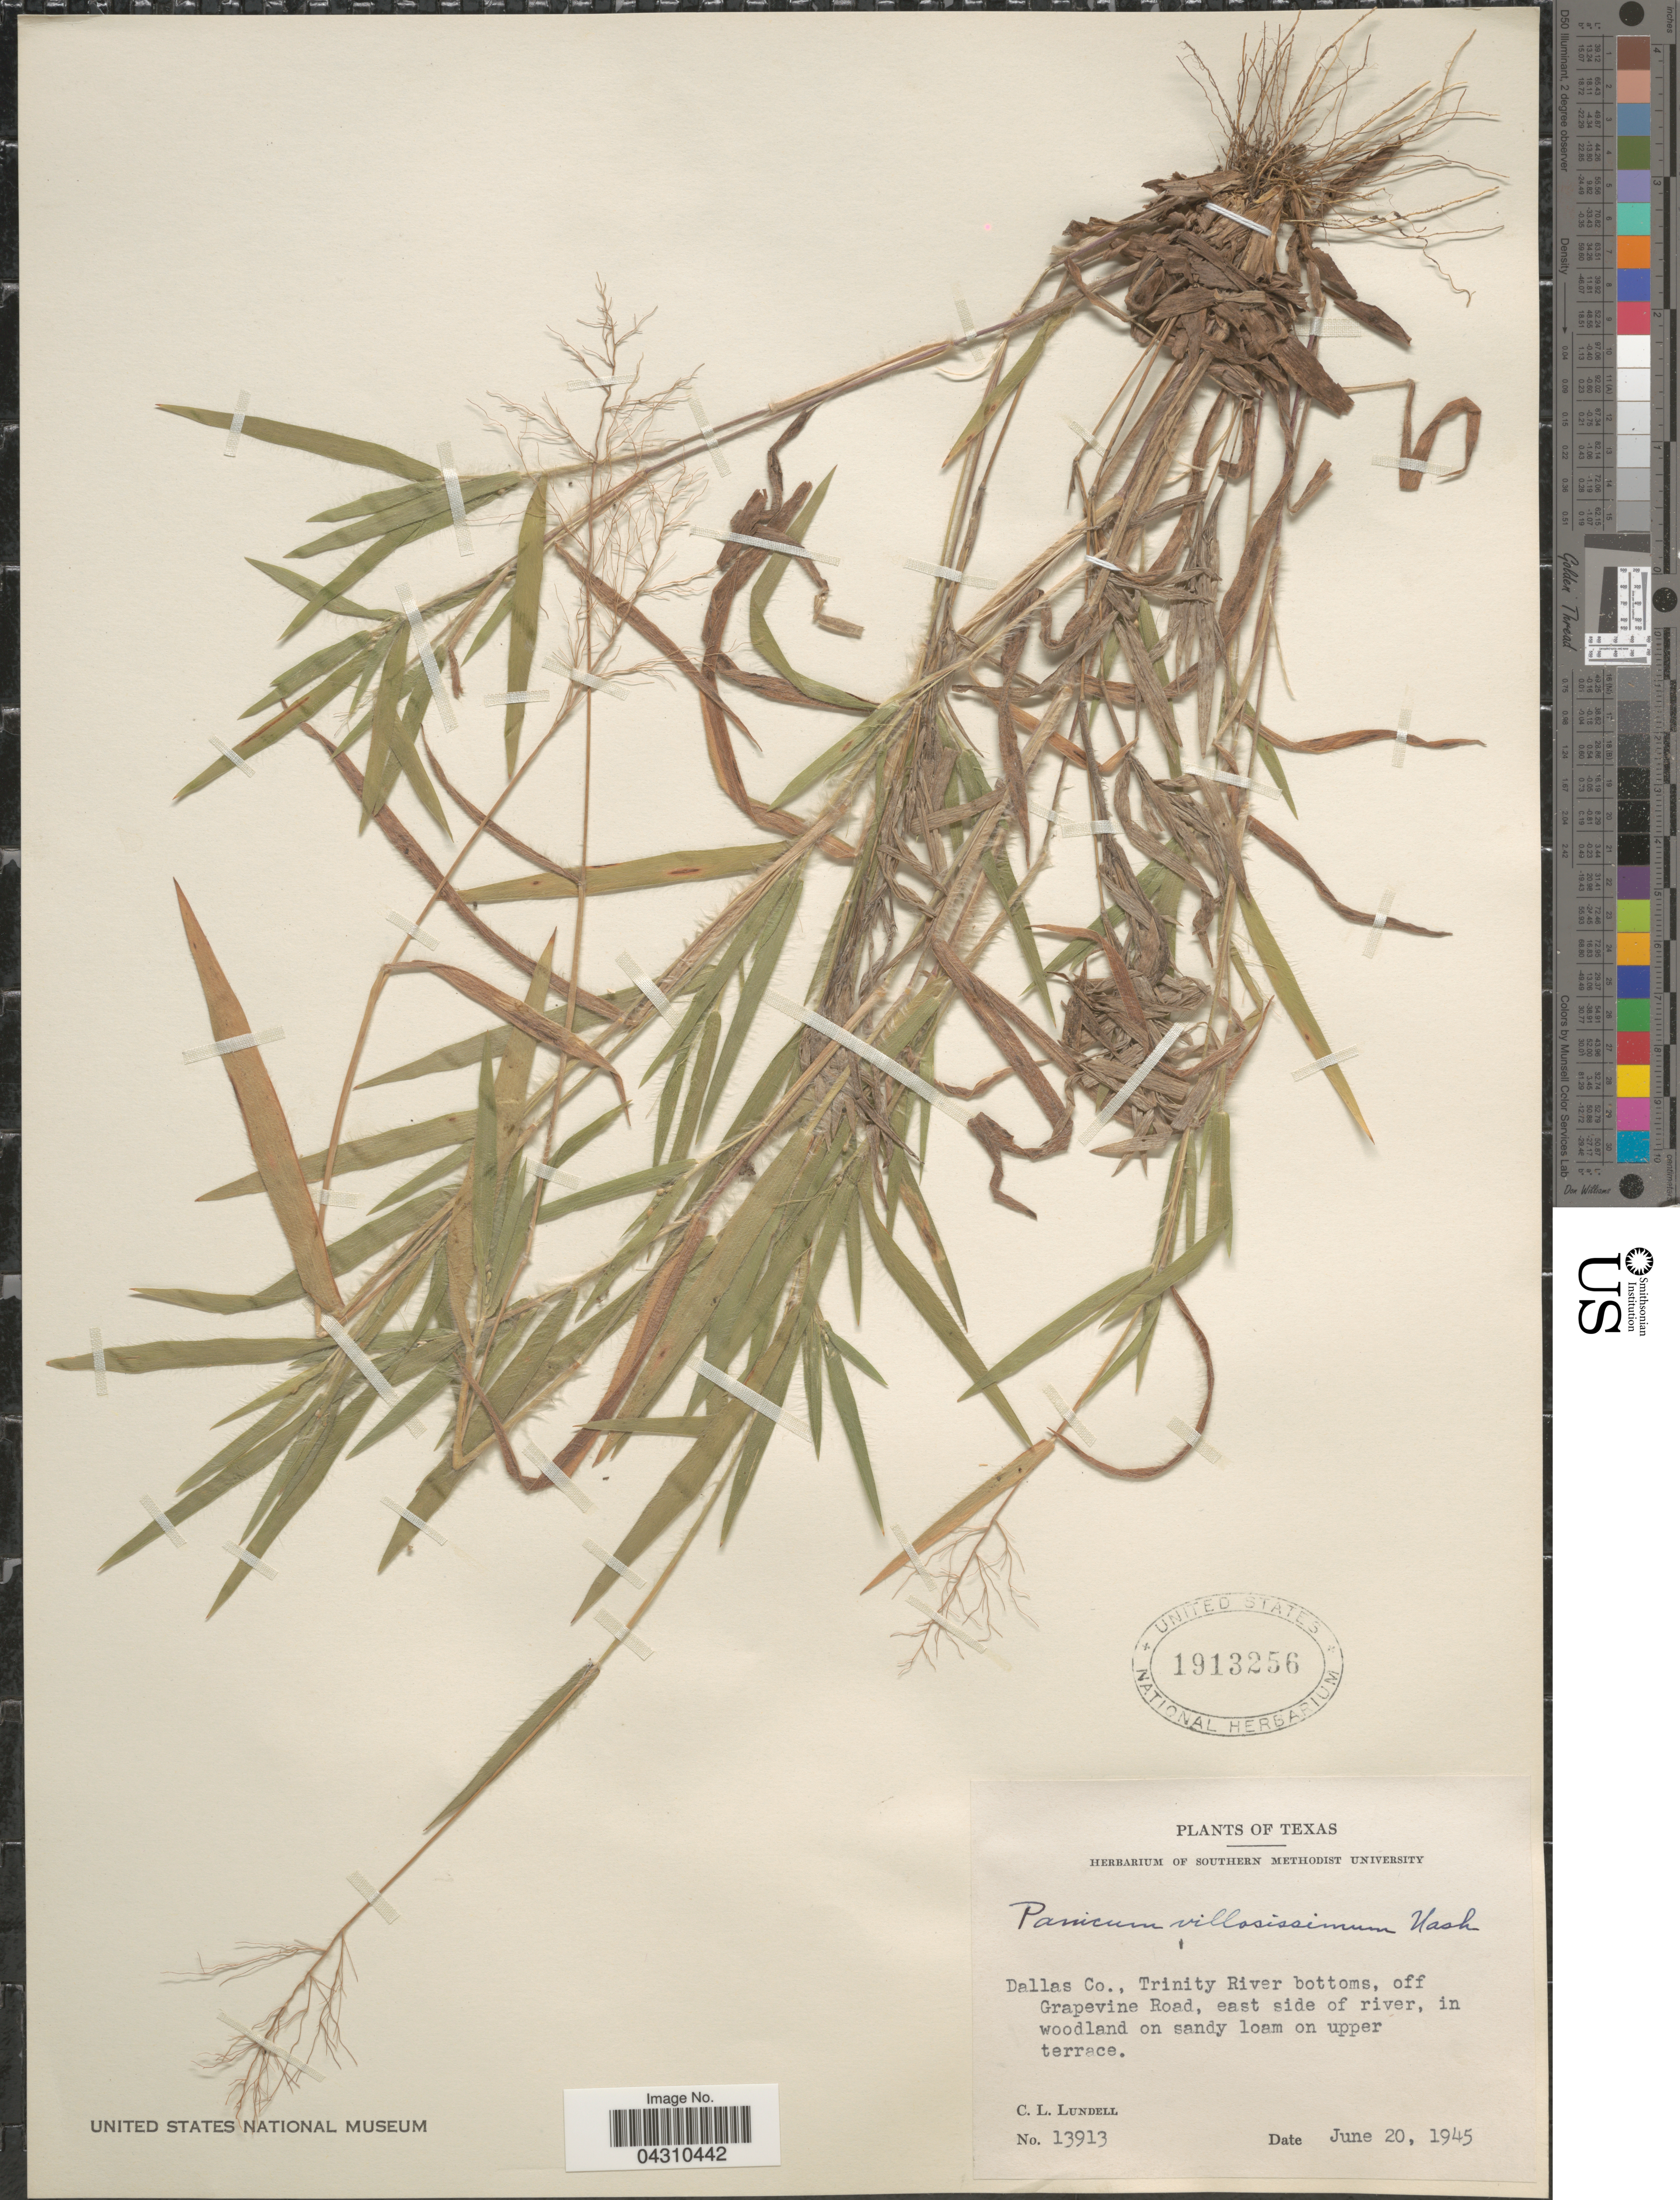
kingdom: Plantae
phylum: Tracheophyta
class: Liliopsida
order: Poales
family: Poaceae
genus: Dichanthelium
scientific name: Dichanthelium acuminatum var. acuminatum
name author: (Sw.) Gould & C.A. Clark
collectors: C. L. Lundell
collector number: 13913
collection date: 1945-06-20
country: United States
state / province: Texas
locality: Dallas Co., Trinity River bottoms, off Grapevine Road, east side of river, in woodland on sandy loam on upper terrace.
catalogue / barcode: US 1913256